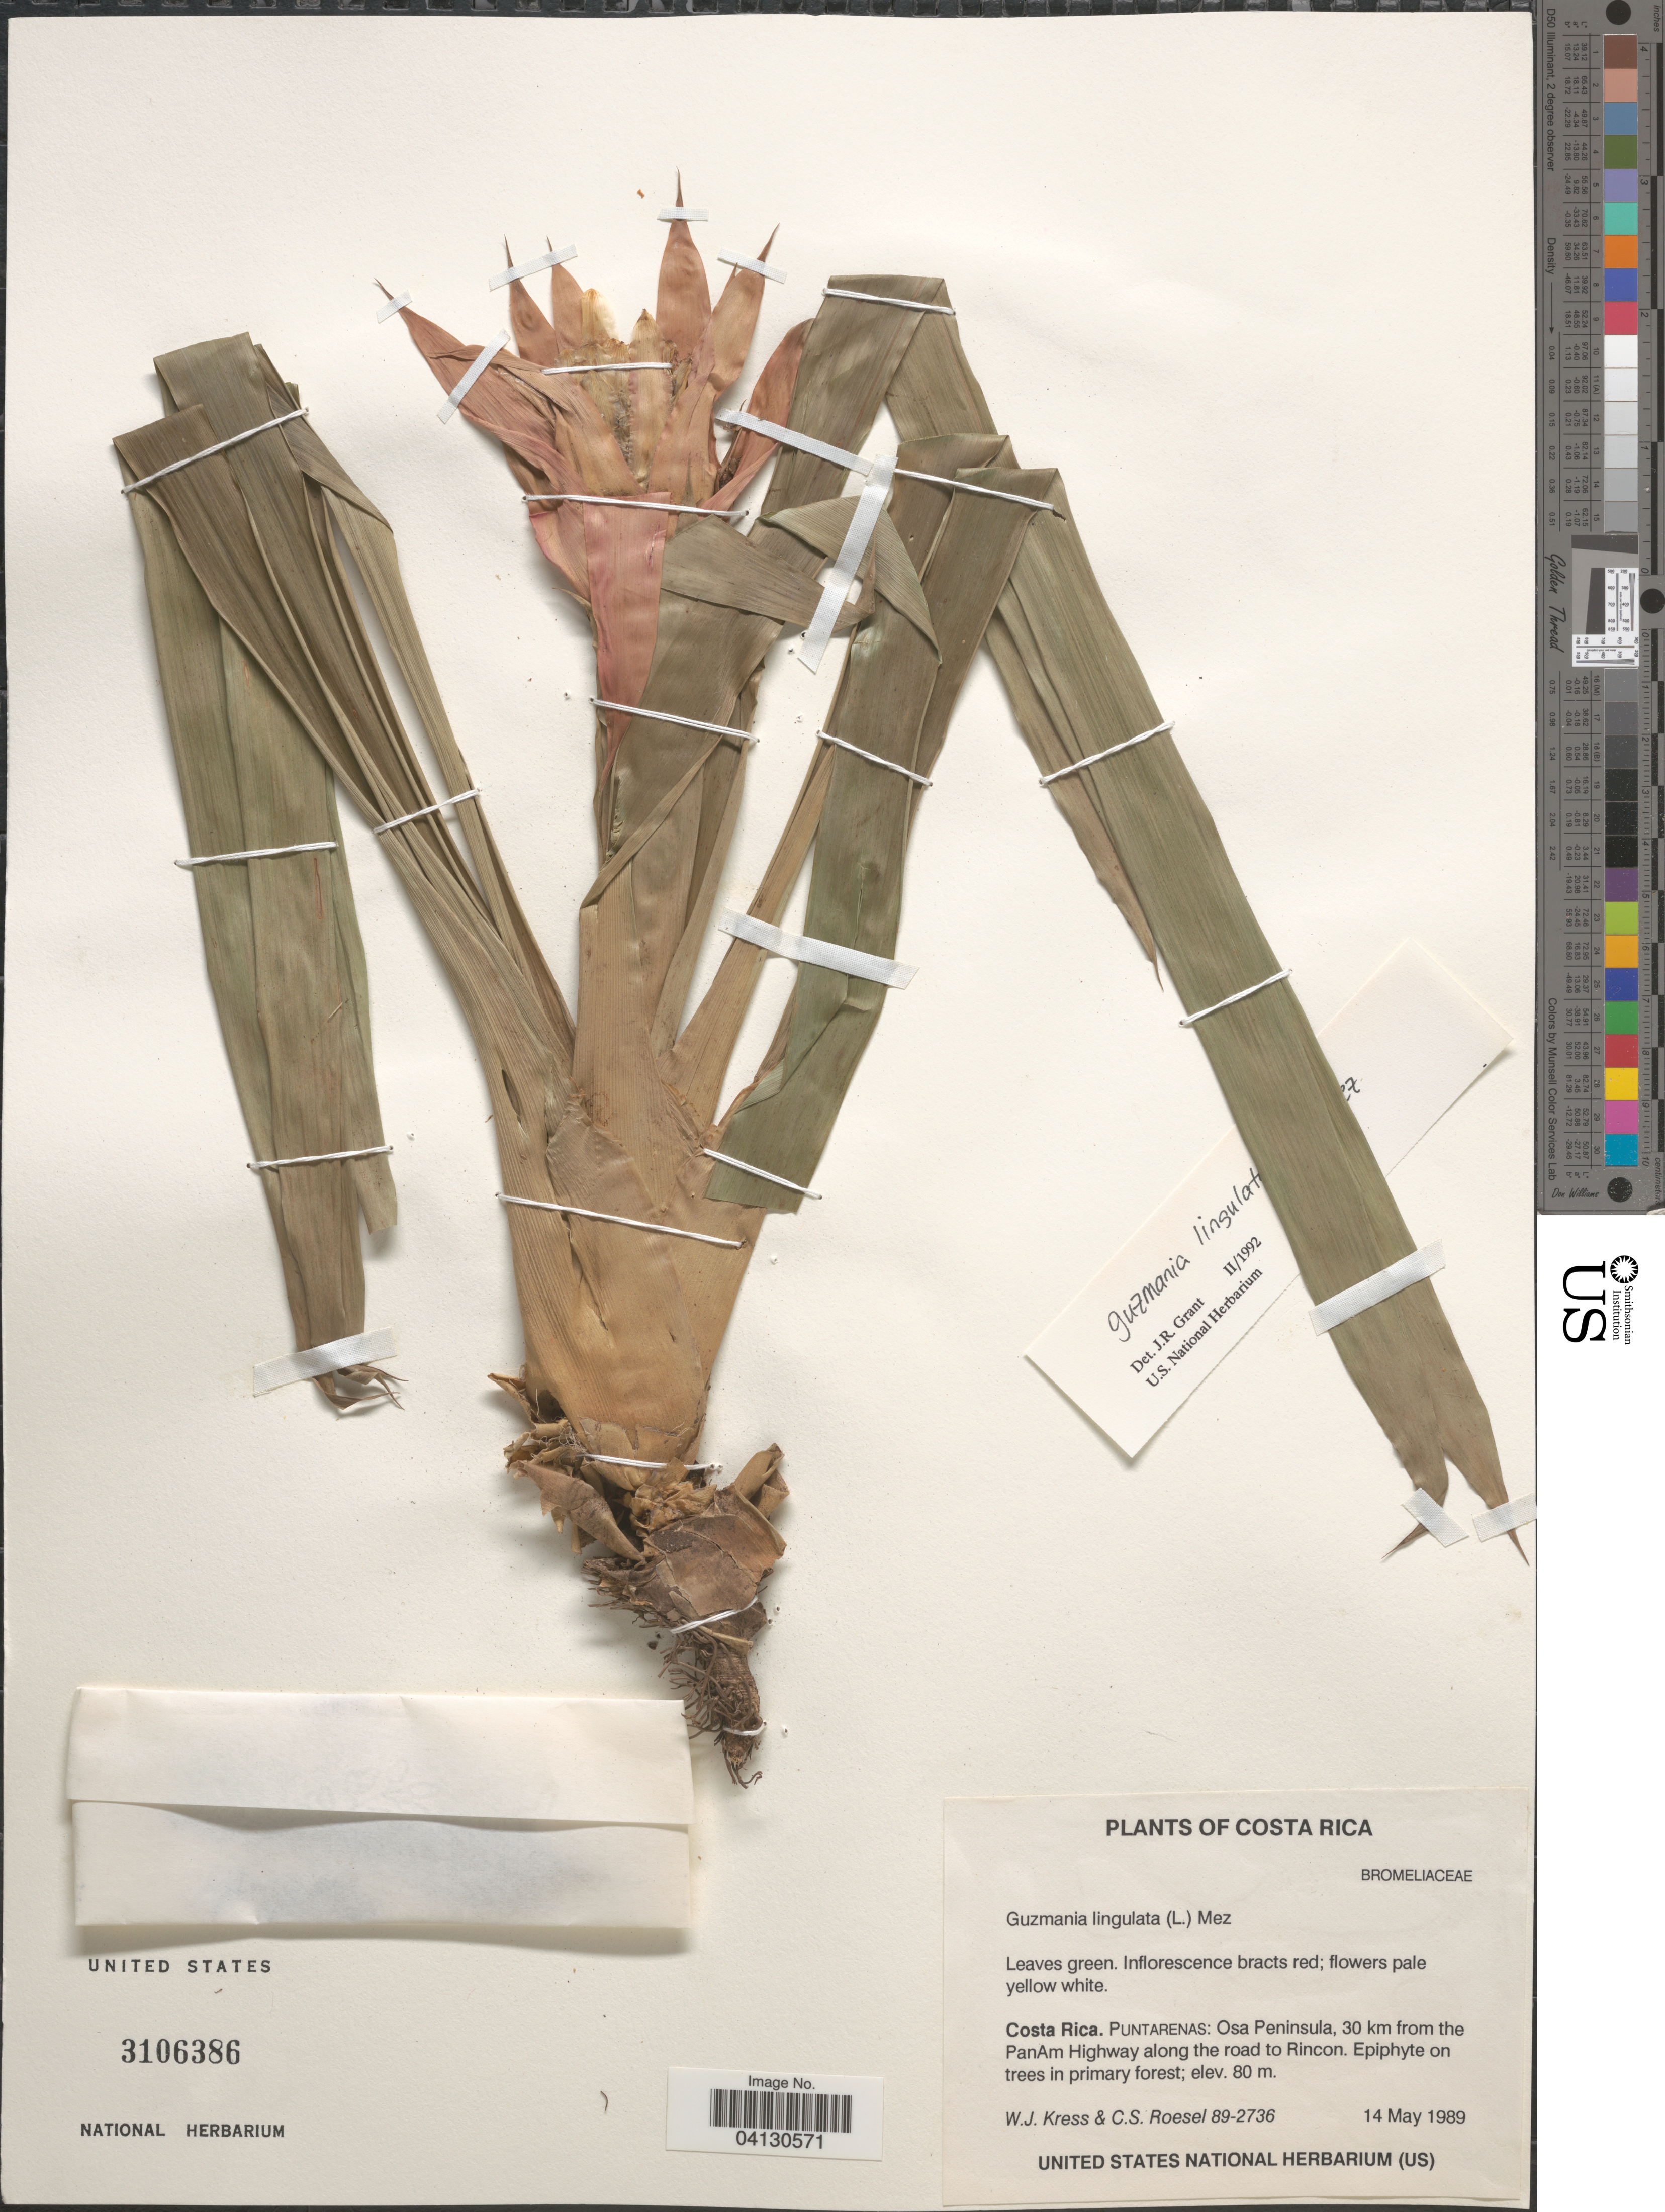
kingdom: Plantae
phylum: Tracheophyta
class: Liliopsida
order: Poales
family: Bromeliaceae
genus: Guzmania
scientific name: Guzmania lingulata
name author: (L.) Mez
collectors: W. J. Kress & C. S. Roesel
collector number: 89-2736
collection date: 1989-05-14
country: Costa Rica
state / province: Puntarenas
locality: Osa Peninsula, 30 km from the PanAm Highway along the road to Rincon.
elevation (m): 80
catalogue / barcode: US 3106386